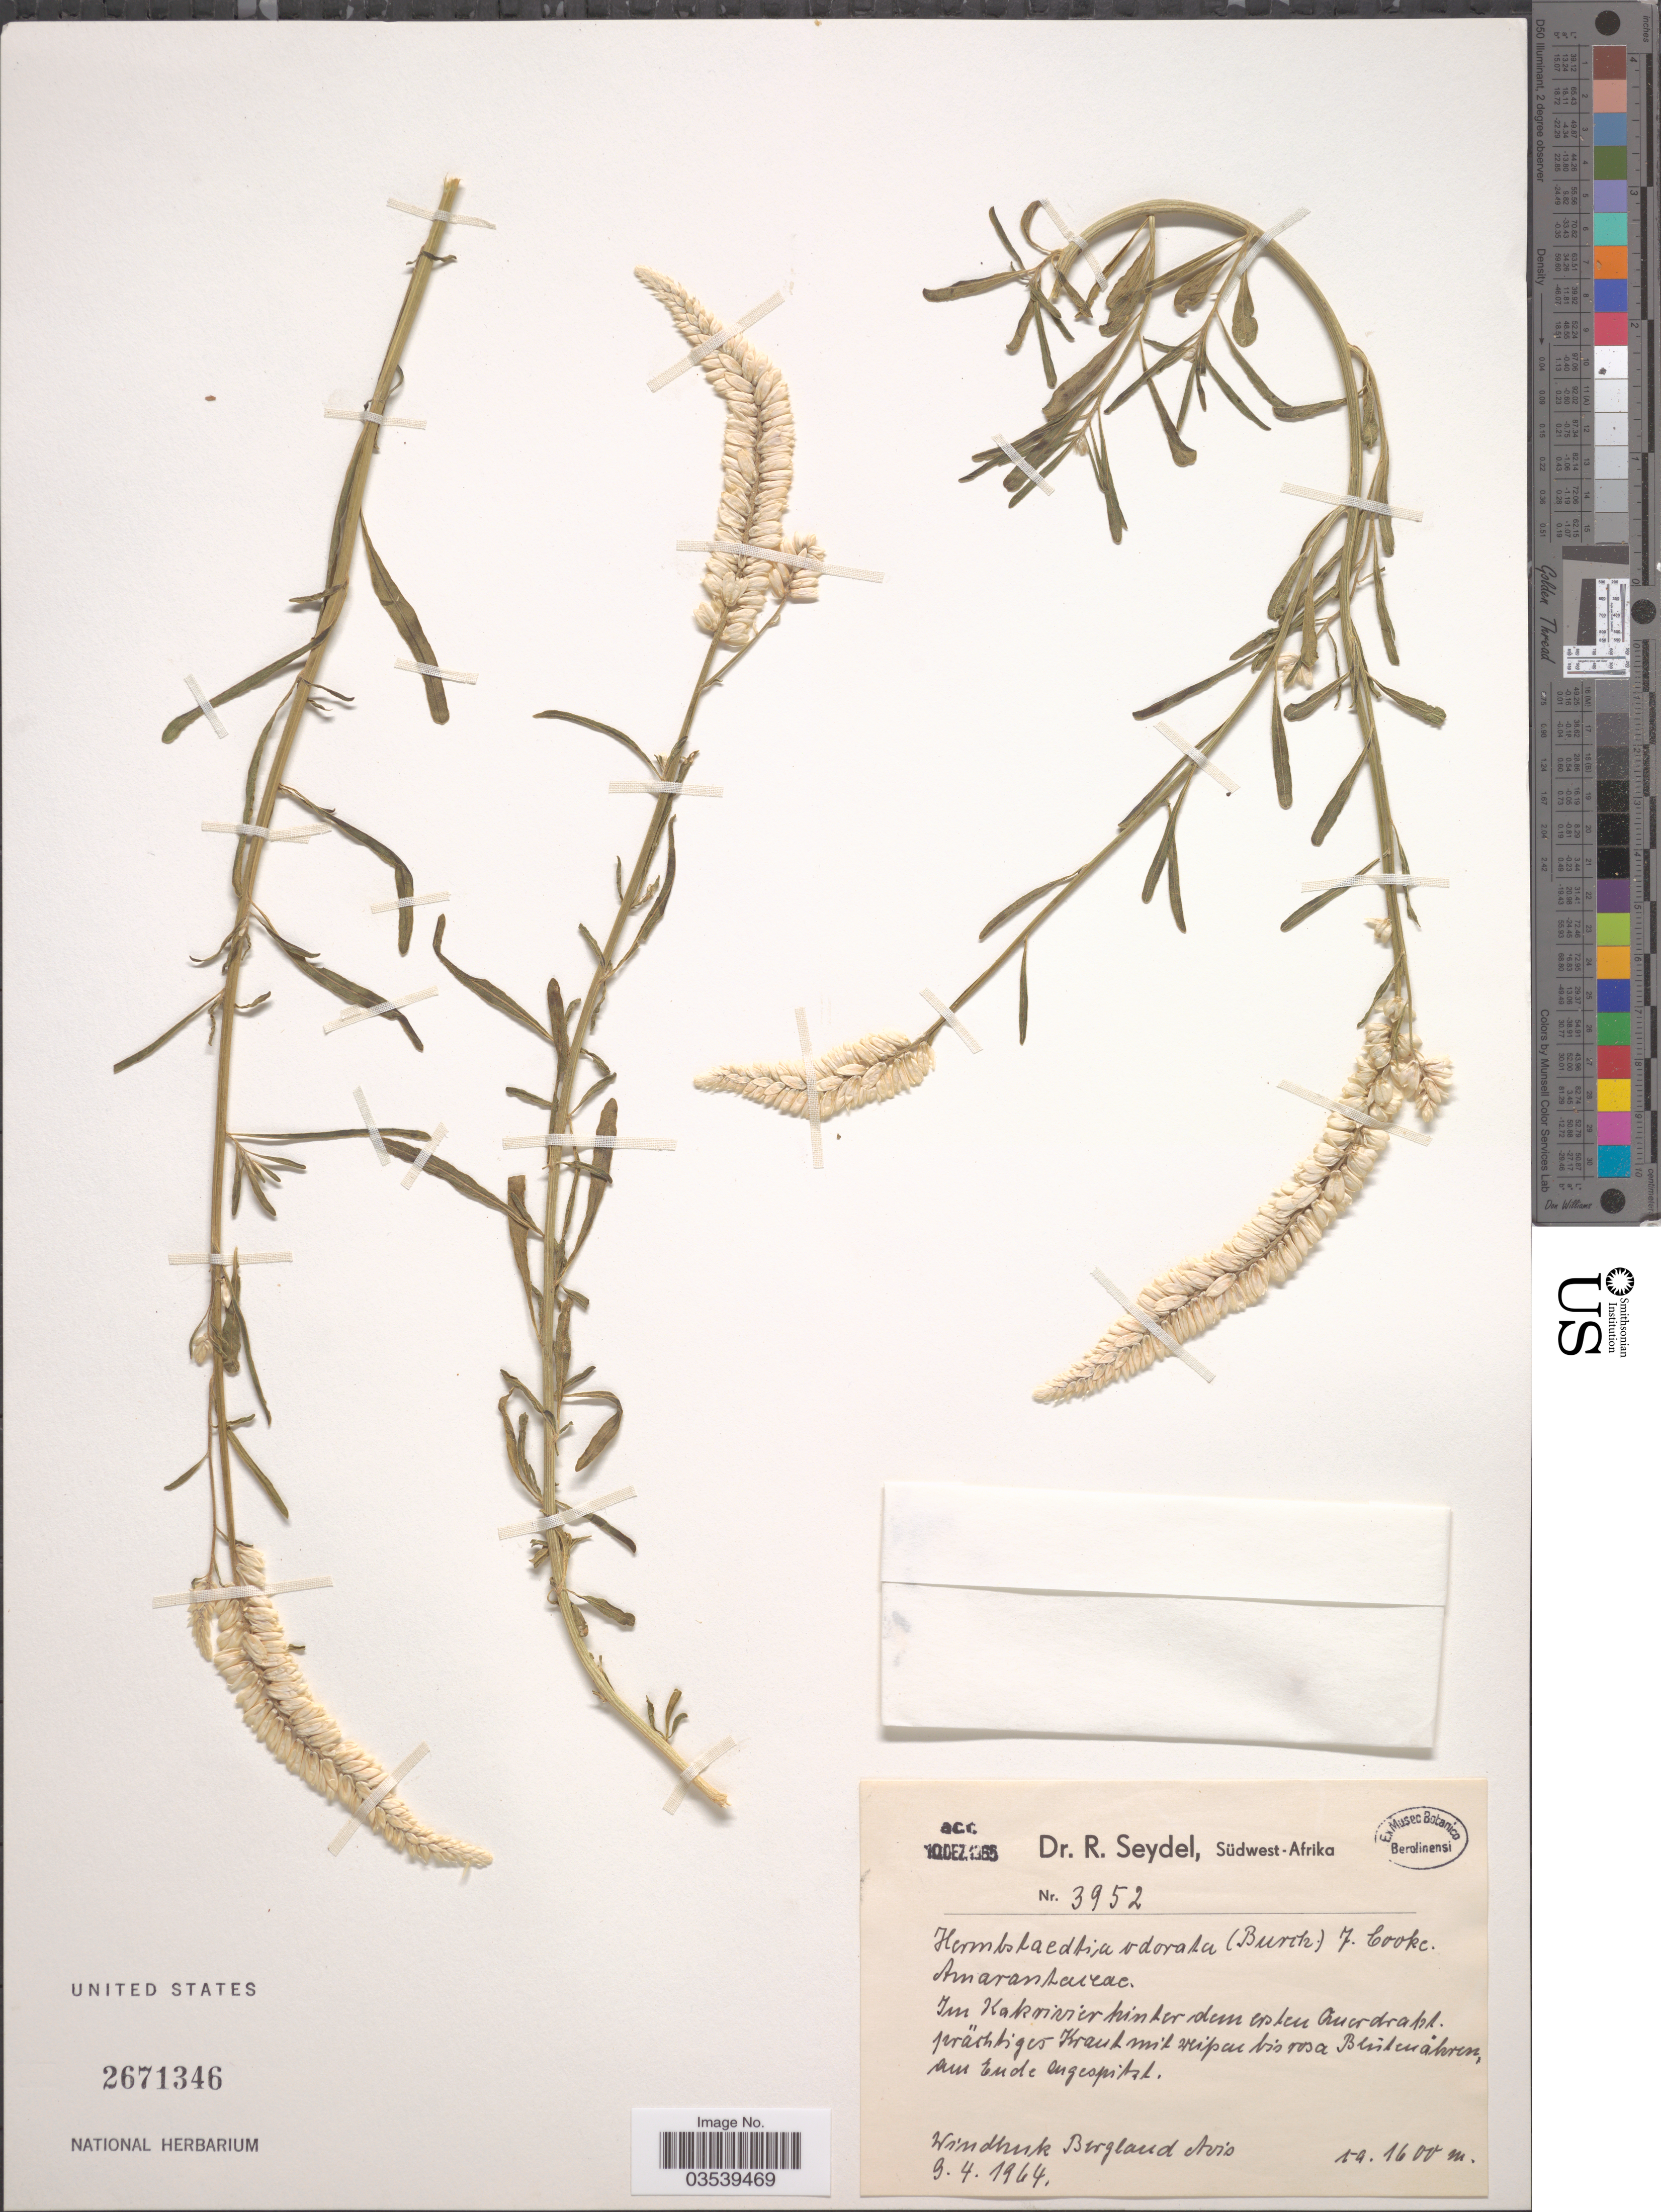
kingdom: Plantae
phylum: Tracheophyta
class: Magnoliopsida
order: Caryophyllales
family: Amaranthaceae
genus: Hermbstaedtia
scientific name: Hermbstaedtia odorata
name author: (Burch.) T. Cooke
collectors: R. Seydel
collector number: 3952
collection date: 1964-04-09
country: Namibia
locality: Südwest-Afrika. Im Kakrivier dem ersten Querdraht. Windhuk, Bergland, Avis.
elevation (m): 1600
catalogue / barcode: US 2671346